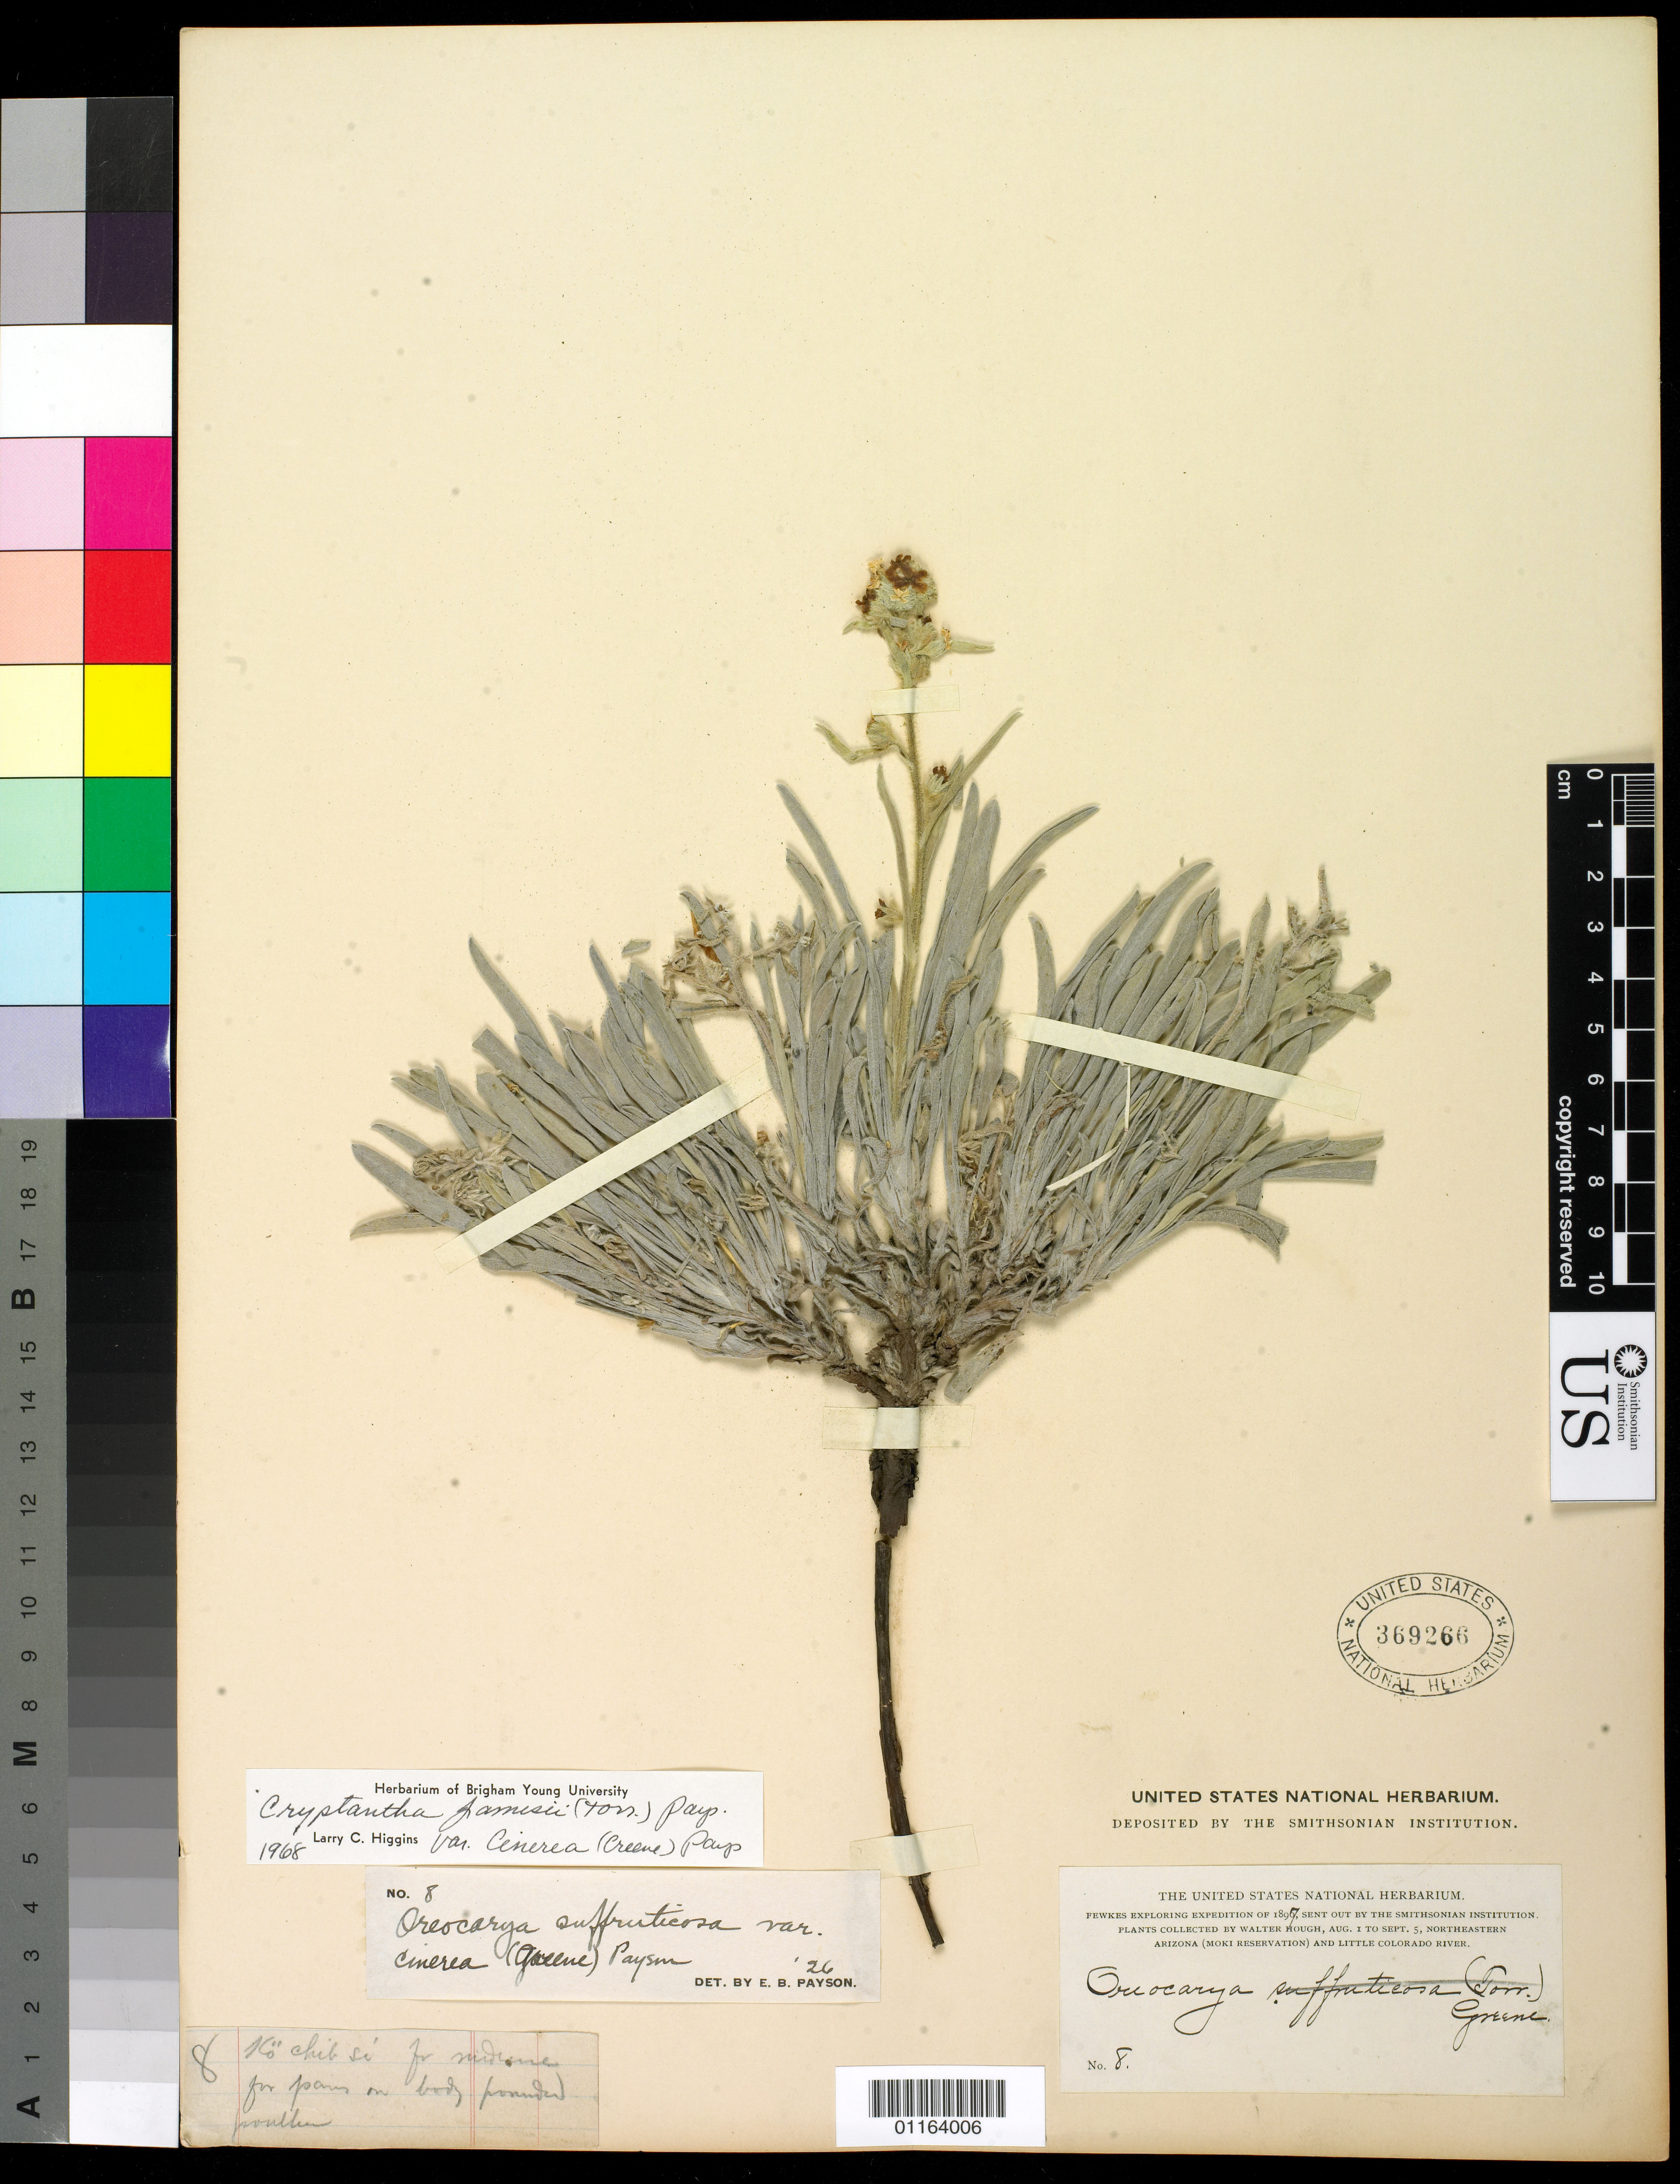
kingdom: Plantae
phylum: Tracheophyta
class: Magnoliopsida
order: Boraginales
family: Boraginaceae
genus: Cryptantha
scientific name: Cryptantha jamesii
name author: (Torr.) Payson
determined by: Higgins, Larry C.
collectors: W. Hough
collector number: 8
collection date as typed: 1 Aug 1897 to 5 Sep 1897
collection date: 1897-08-01/1897-09-05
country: United States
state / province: Arizona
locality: Moki Reservation and Little Rock River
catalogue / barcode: US 369266